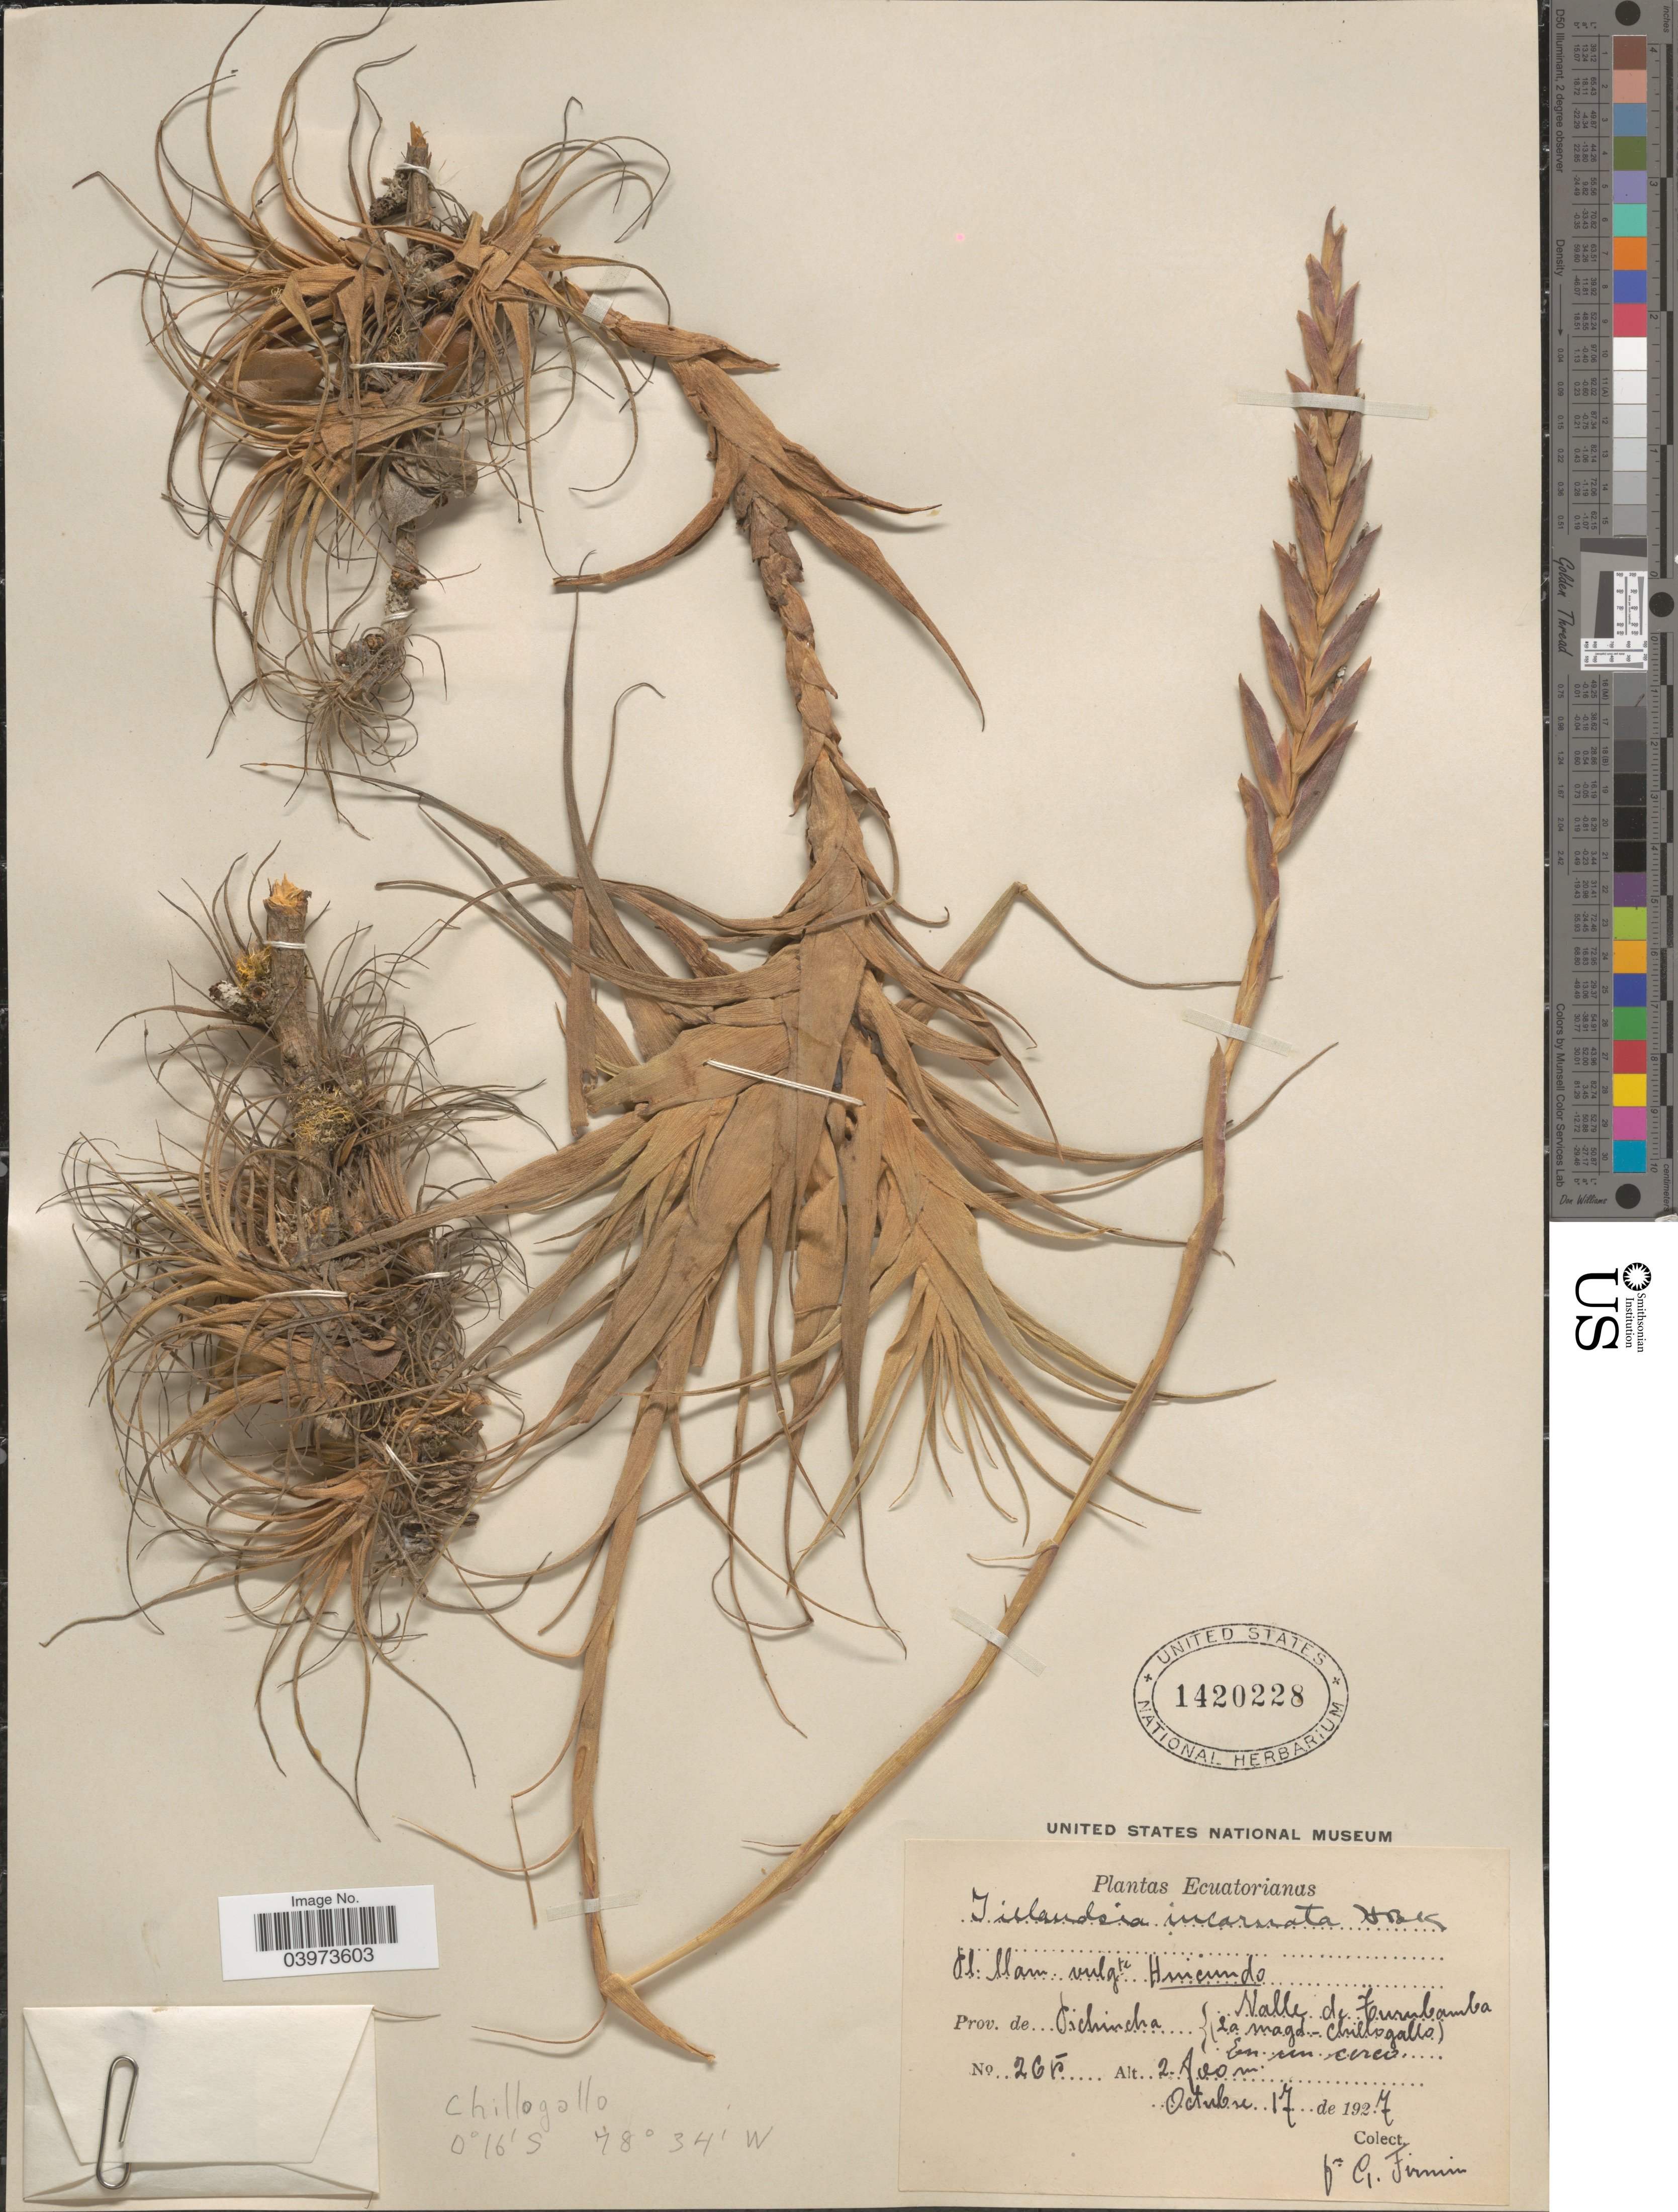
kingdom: Plantae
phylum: Tracheophyta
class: Liliopsida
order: Poales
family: Bromeliaceae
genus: Tillandsia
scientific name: Tillandsia incarnata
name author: Kunth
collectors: F. Firmin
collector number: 265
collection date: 1927-10-17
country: Ecuador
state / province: Pichincha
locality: Chillogallo. Valle de Turubamba (La Magd. - Chillogallo).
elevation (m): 2800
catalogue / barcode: US 1420228